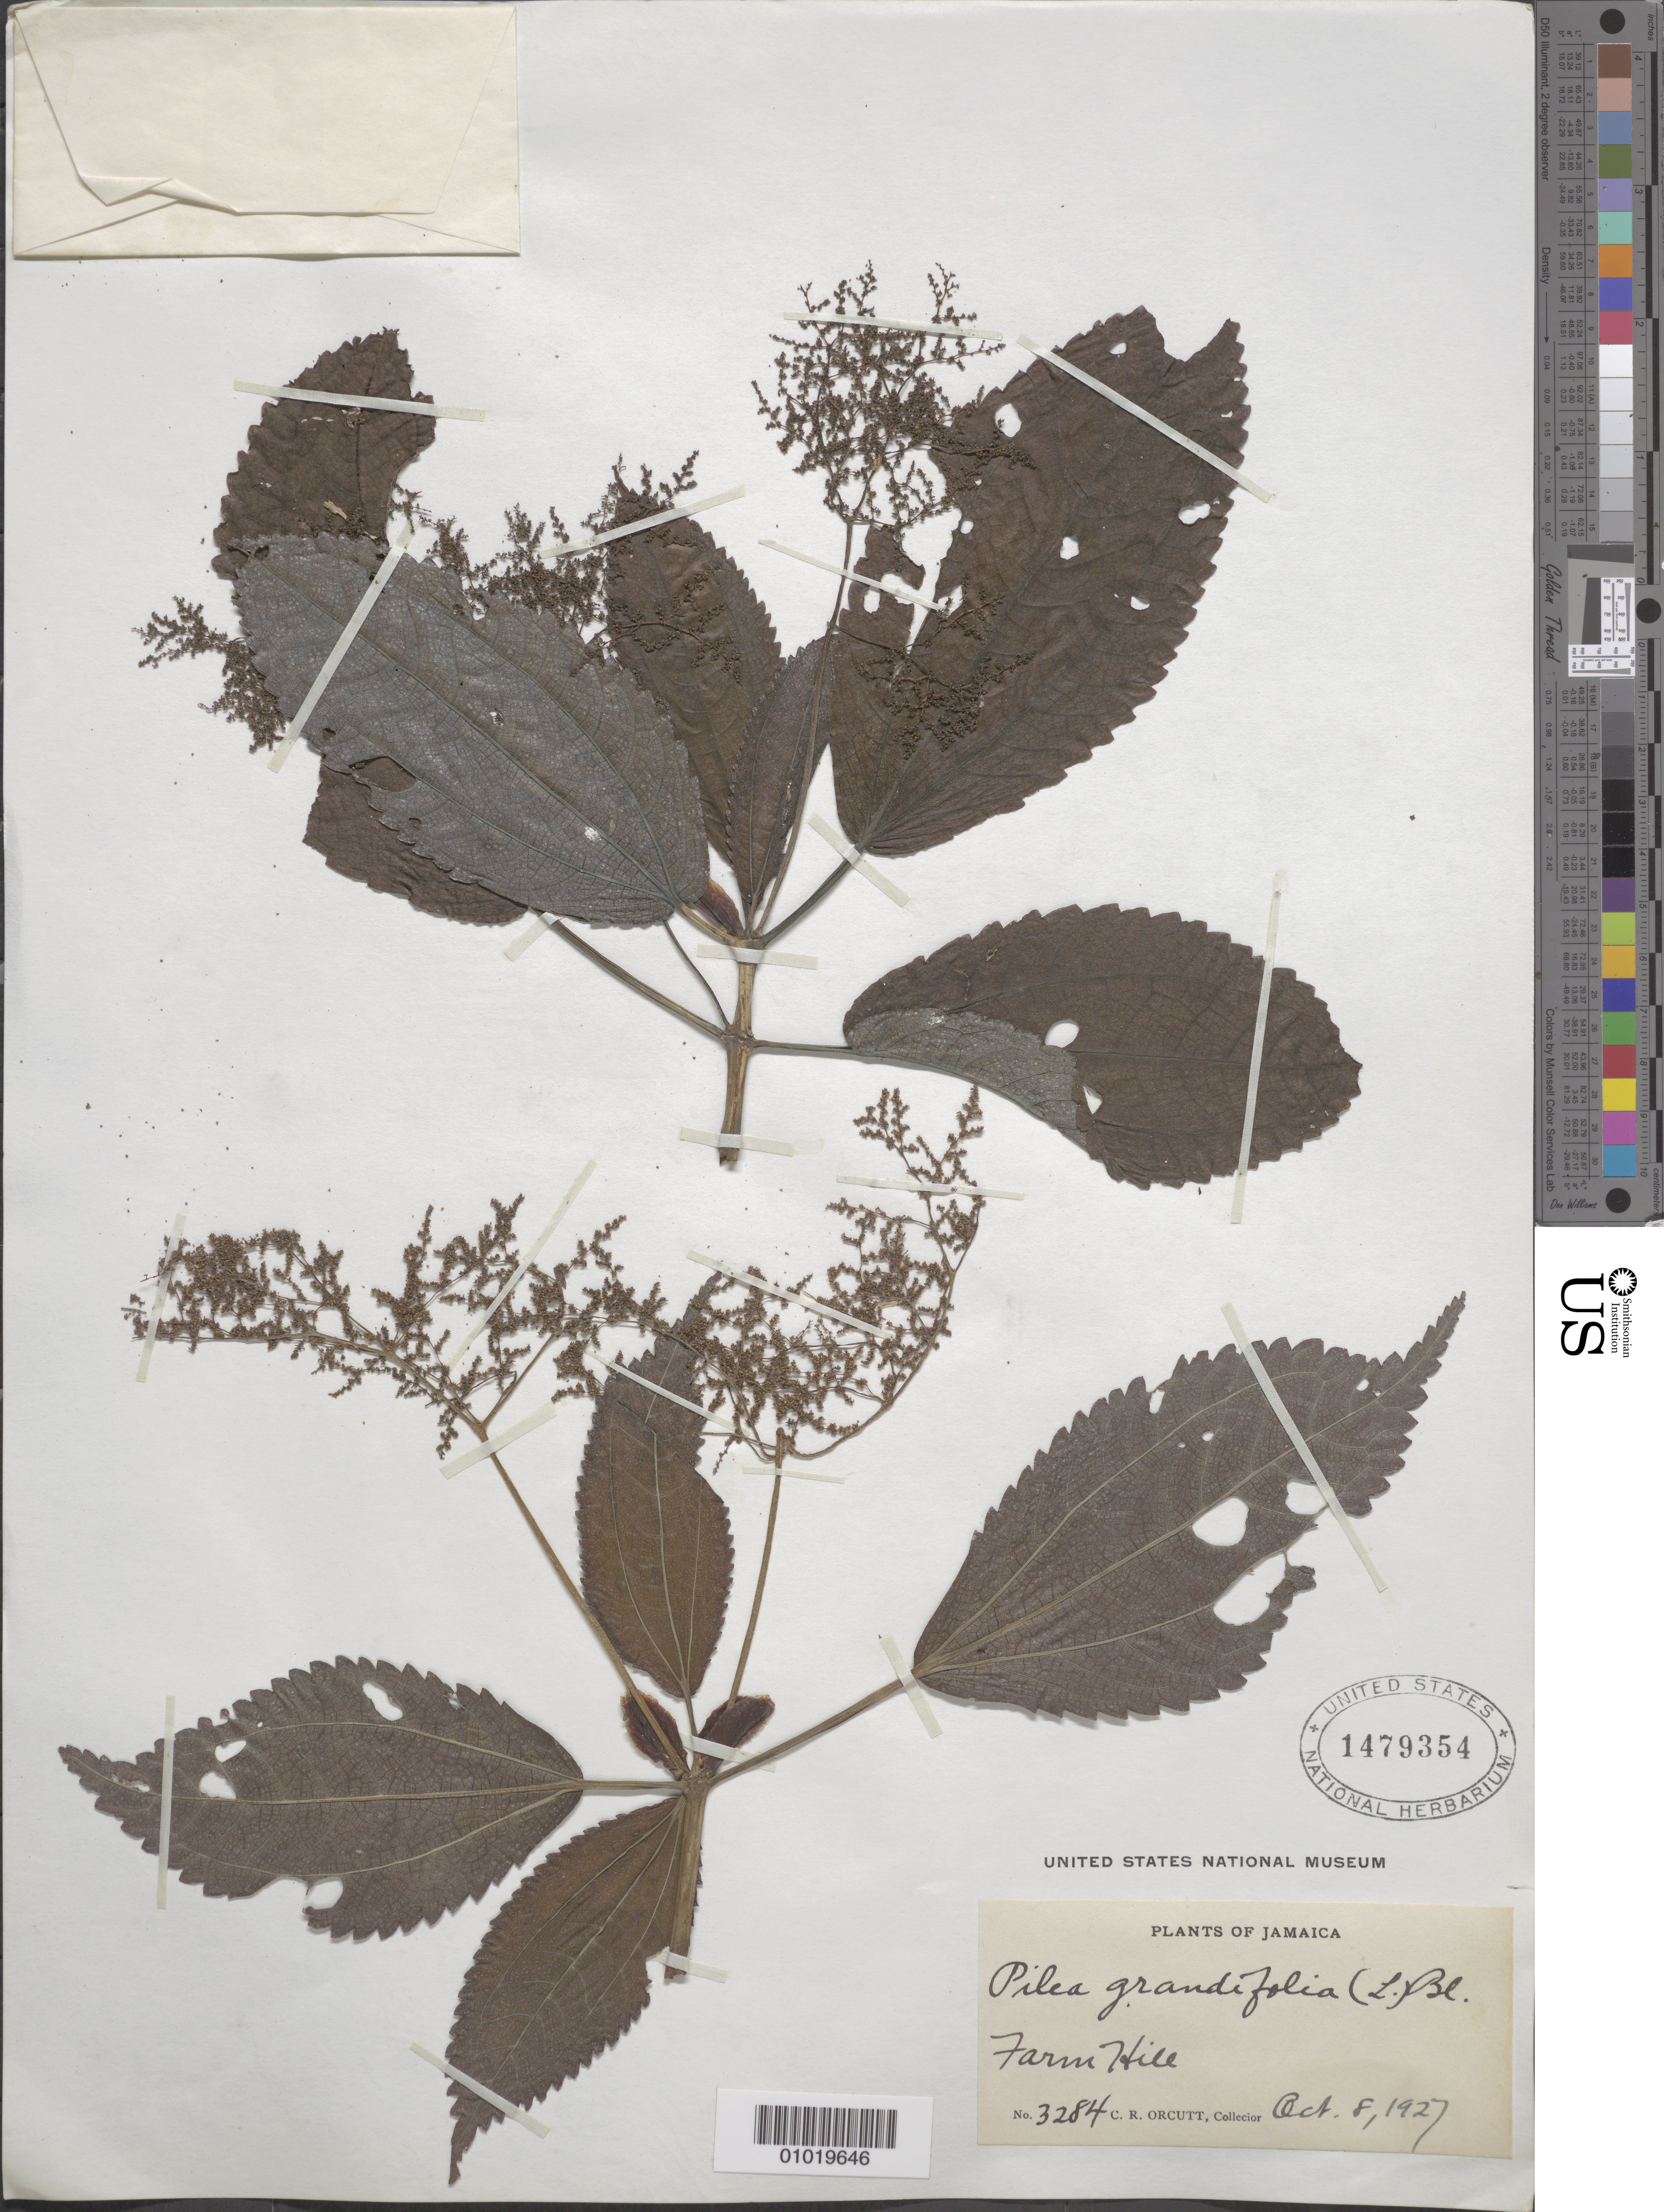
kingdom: Plantae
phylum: Tracheophyta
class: Magnoliopsida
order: Rosales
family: Urticaceae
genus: Pilea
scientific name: Pilea grandifolia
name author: (L.) Blume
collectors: C. R. Orcutt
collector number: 3284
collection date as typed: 08 Oct 1927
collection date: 1927-10-08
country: Jamaica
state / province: Saint Thomas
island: Jamaica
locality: Farm Hill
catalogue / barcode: US 1479354